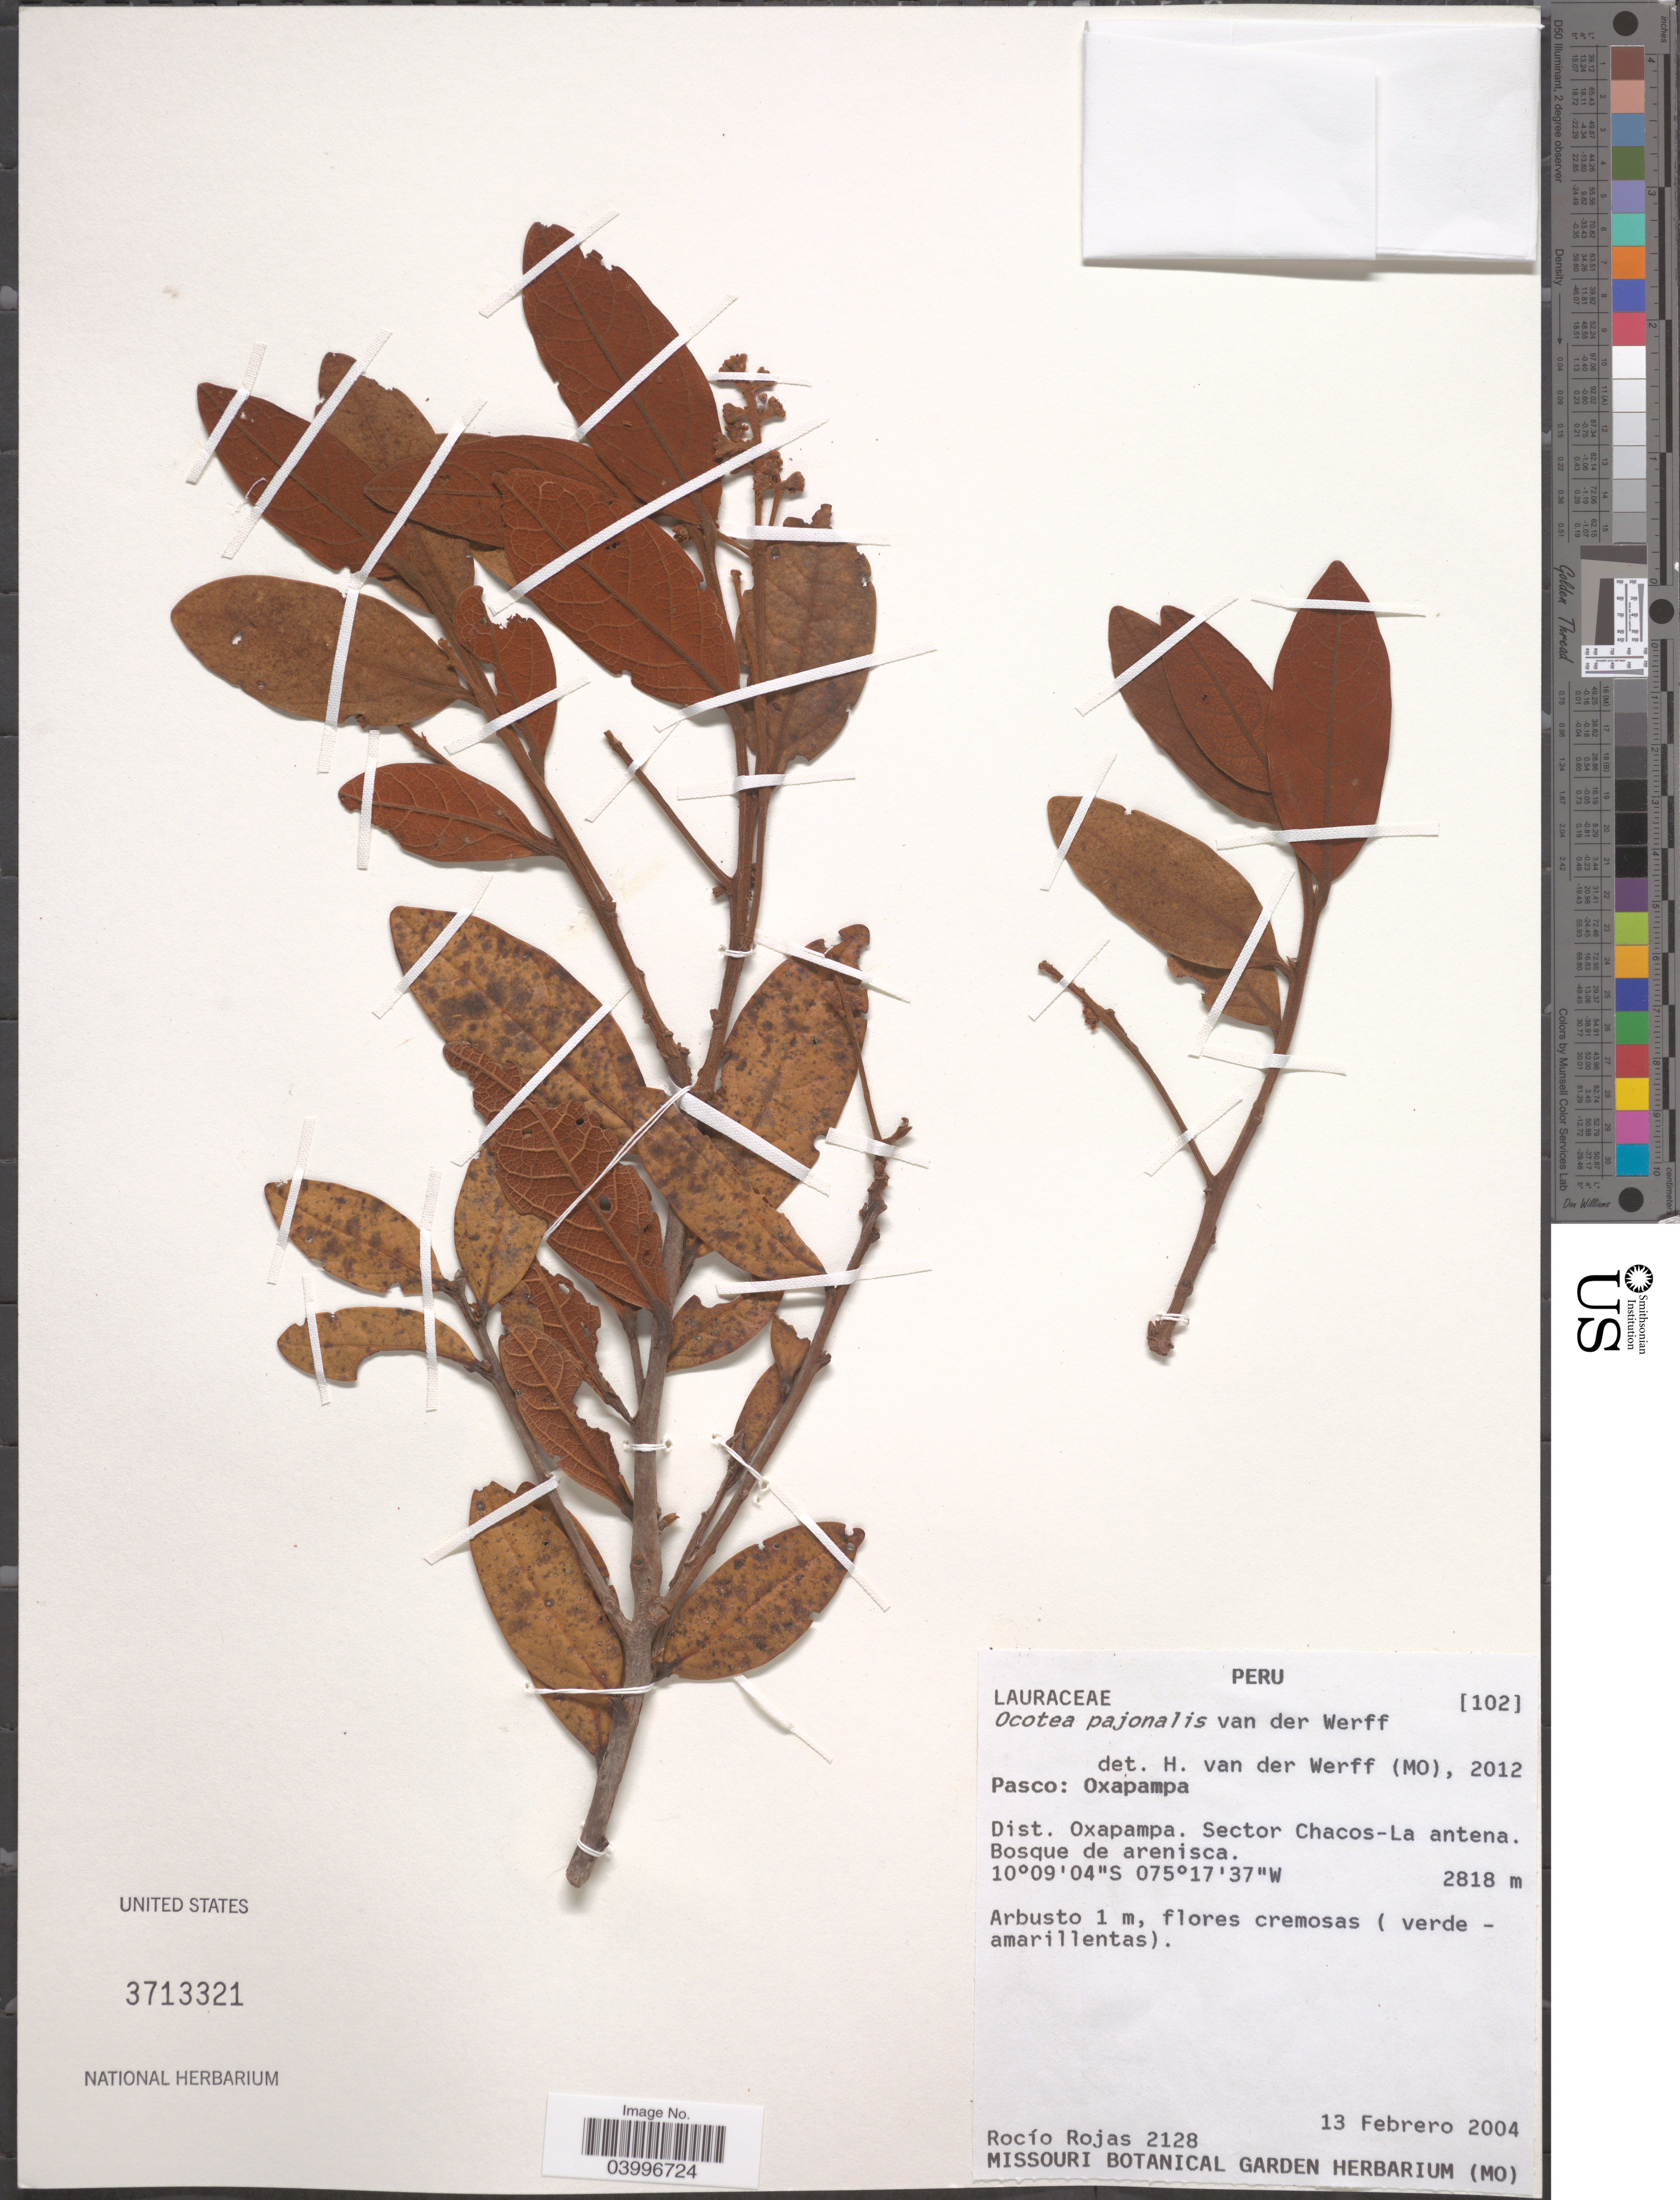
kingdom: Plantae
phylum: Tracheophyta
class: Magnoliopsida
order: Laurales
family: Lauraceae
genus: Ocotea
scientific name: Ocotea pajonalis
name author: van der Werff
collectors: R. Rojas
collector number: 2128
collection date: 2004-02-13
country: Peru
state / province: Pasco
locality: Oxapampa. Dist. Oxapampa. Sector Chacos-La antena. Bosque de arenisca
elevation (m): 2818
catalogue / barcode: US 3713321